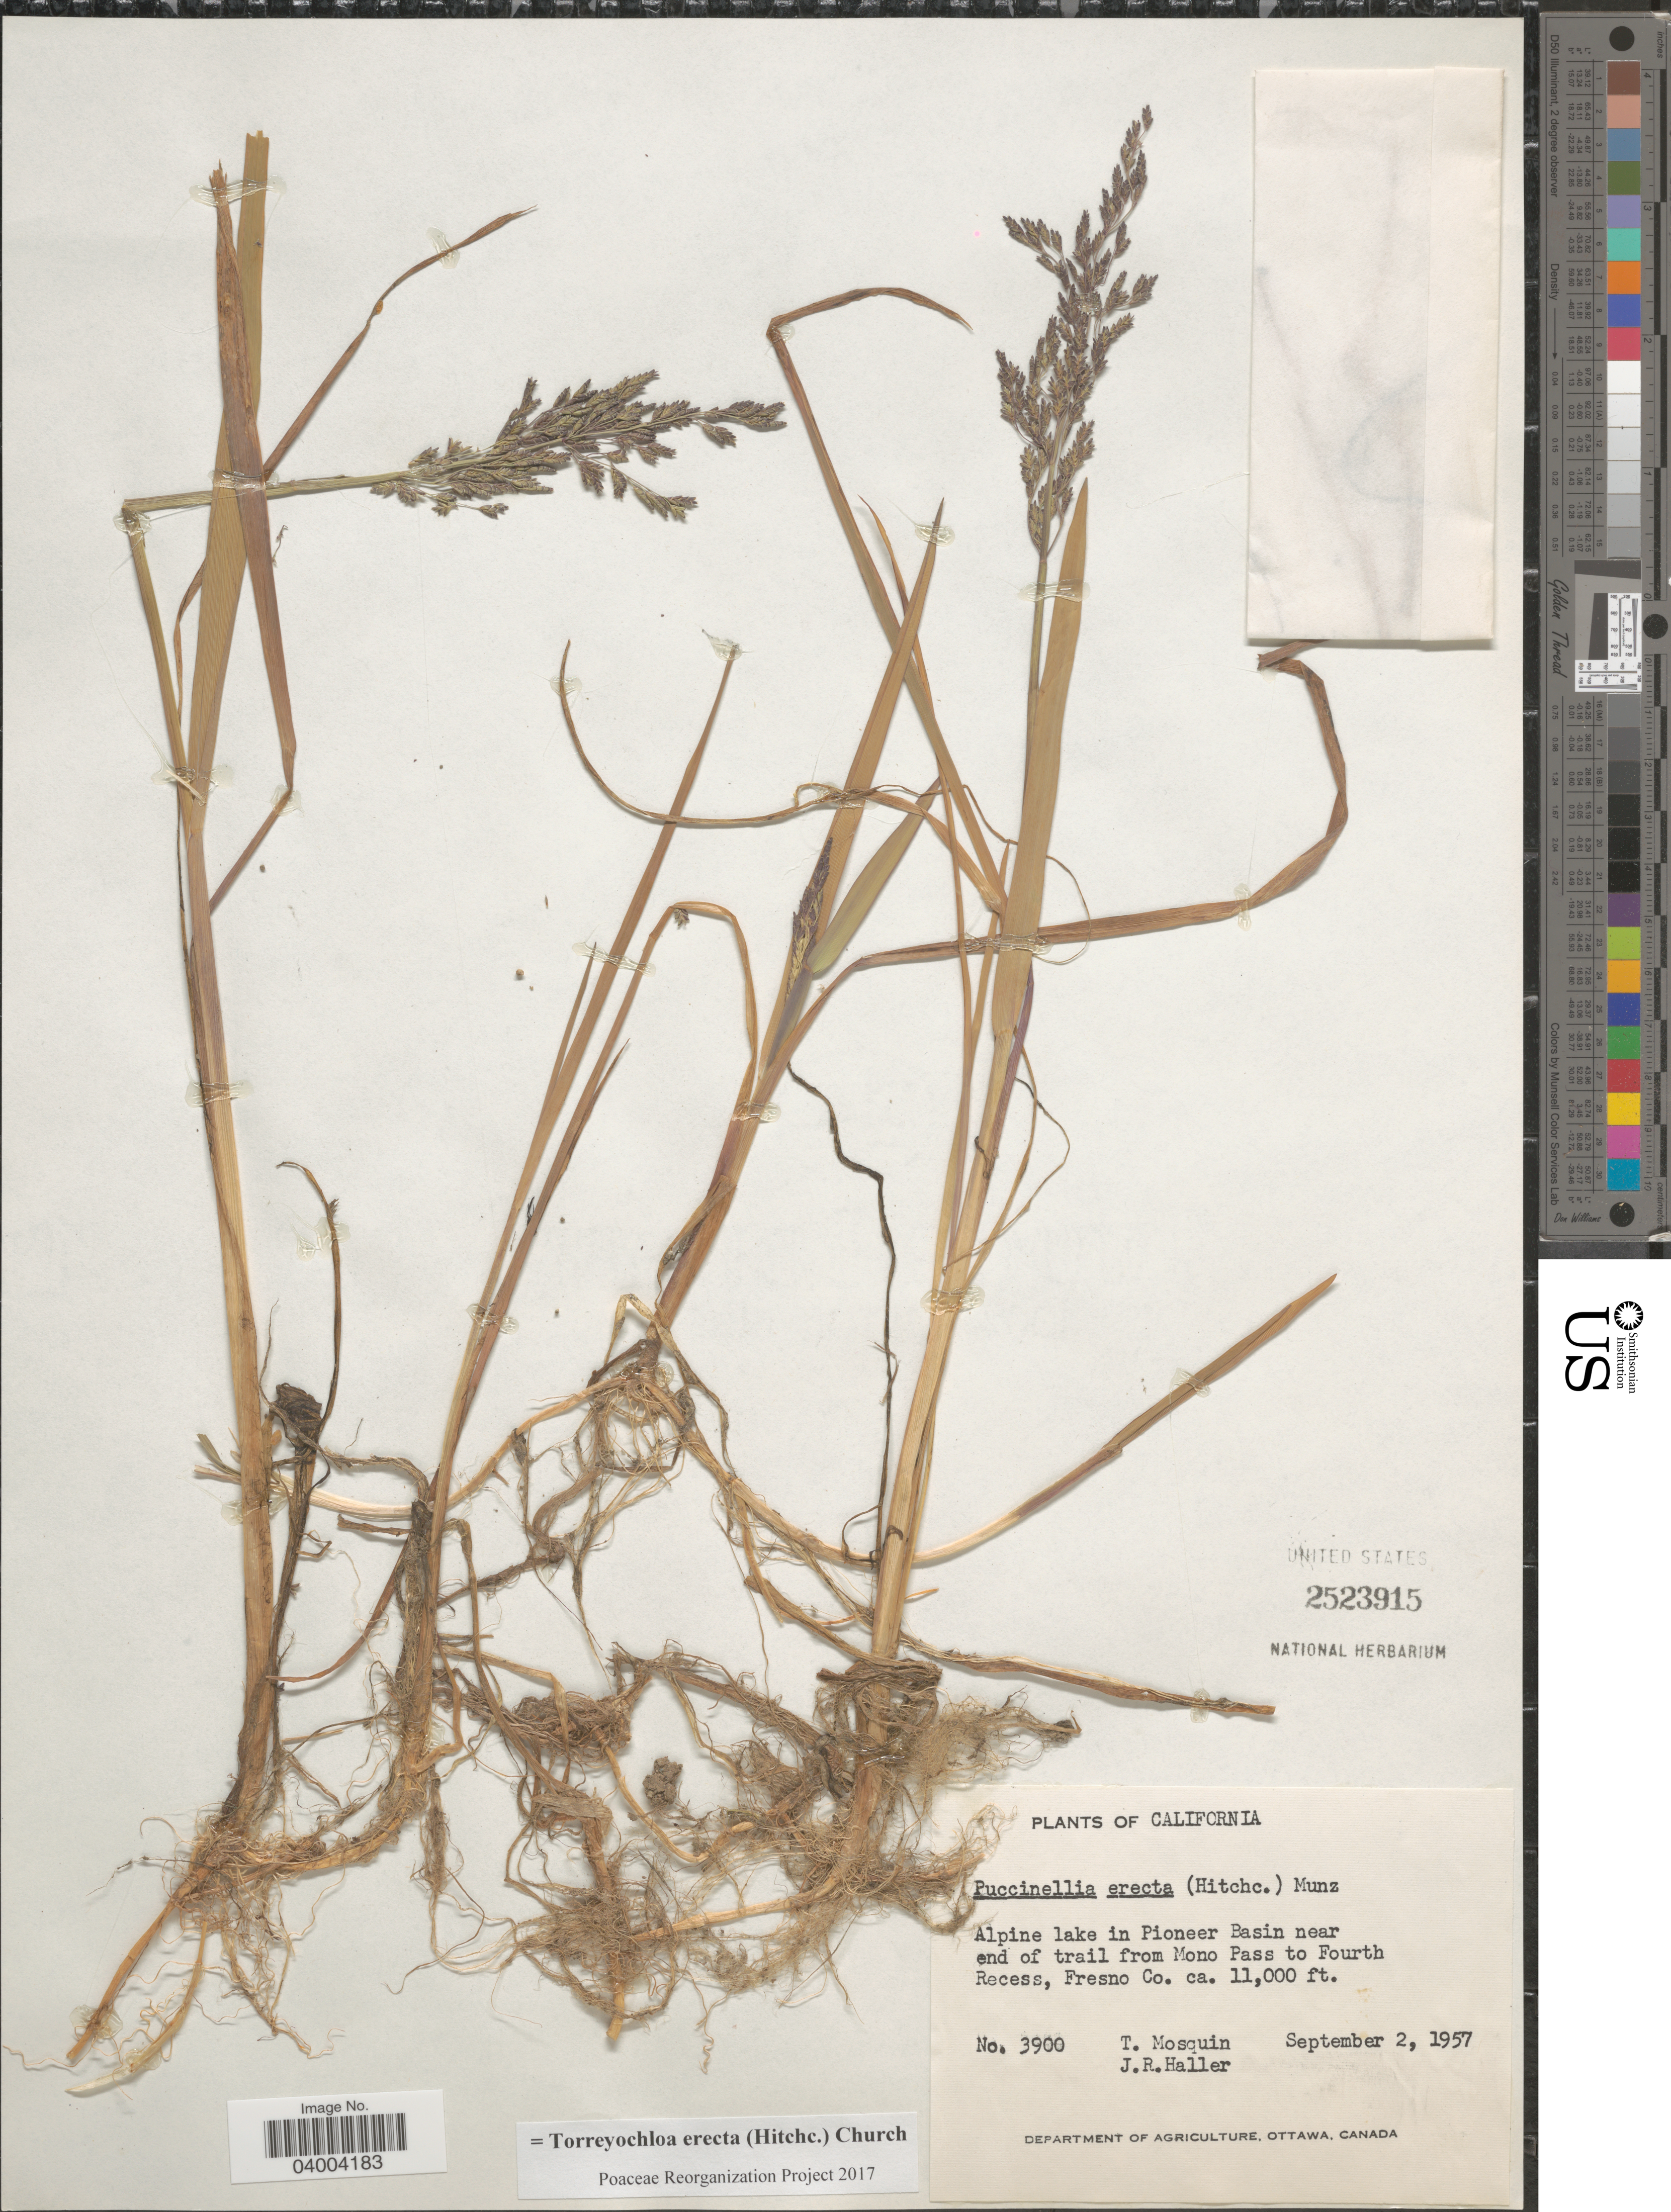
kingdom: Plantae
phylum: Tracheophyta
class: Liliopsida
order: Poales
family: Poaceae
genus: Torreyochloa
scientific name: Torreyochloa erecta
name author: (Hitchc.) G.L. Church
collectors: T. Mosquin & J. R. Haller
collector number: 3900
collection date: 1957-09-02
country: United States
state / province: California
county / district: Fresno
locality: Alpine lake in Pioneer Basin near end of trail from Mono Pass to Fourth Recess, Fresno Co.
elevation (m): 3353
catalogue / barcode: US 2523915